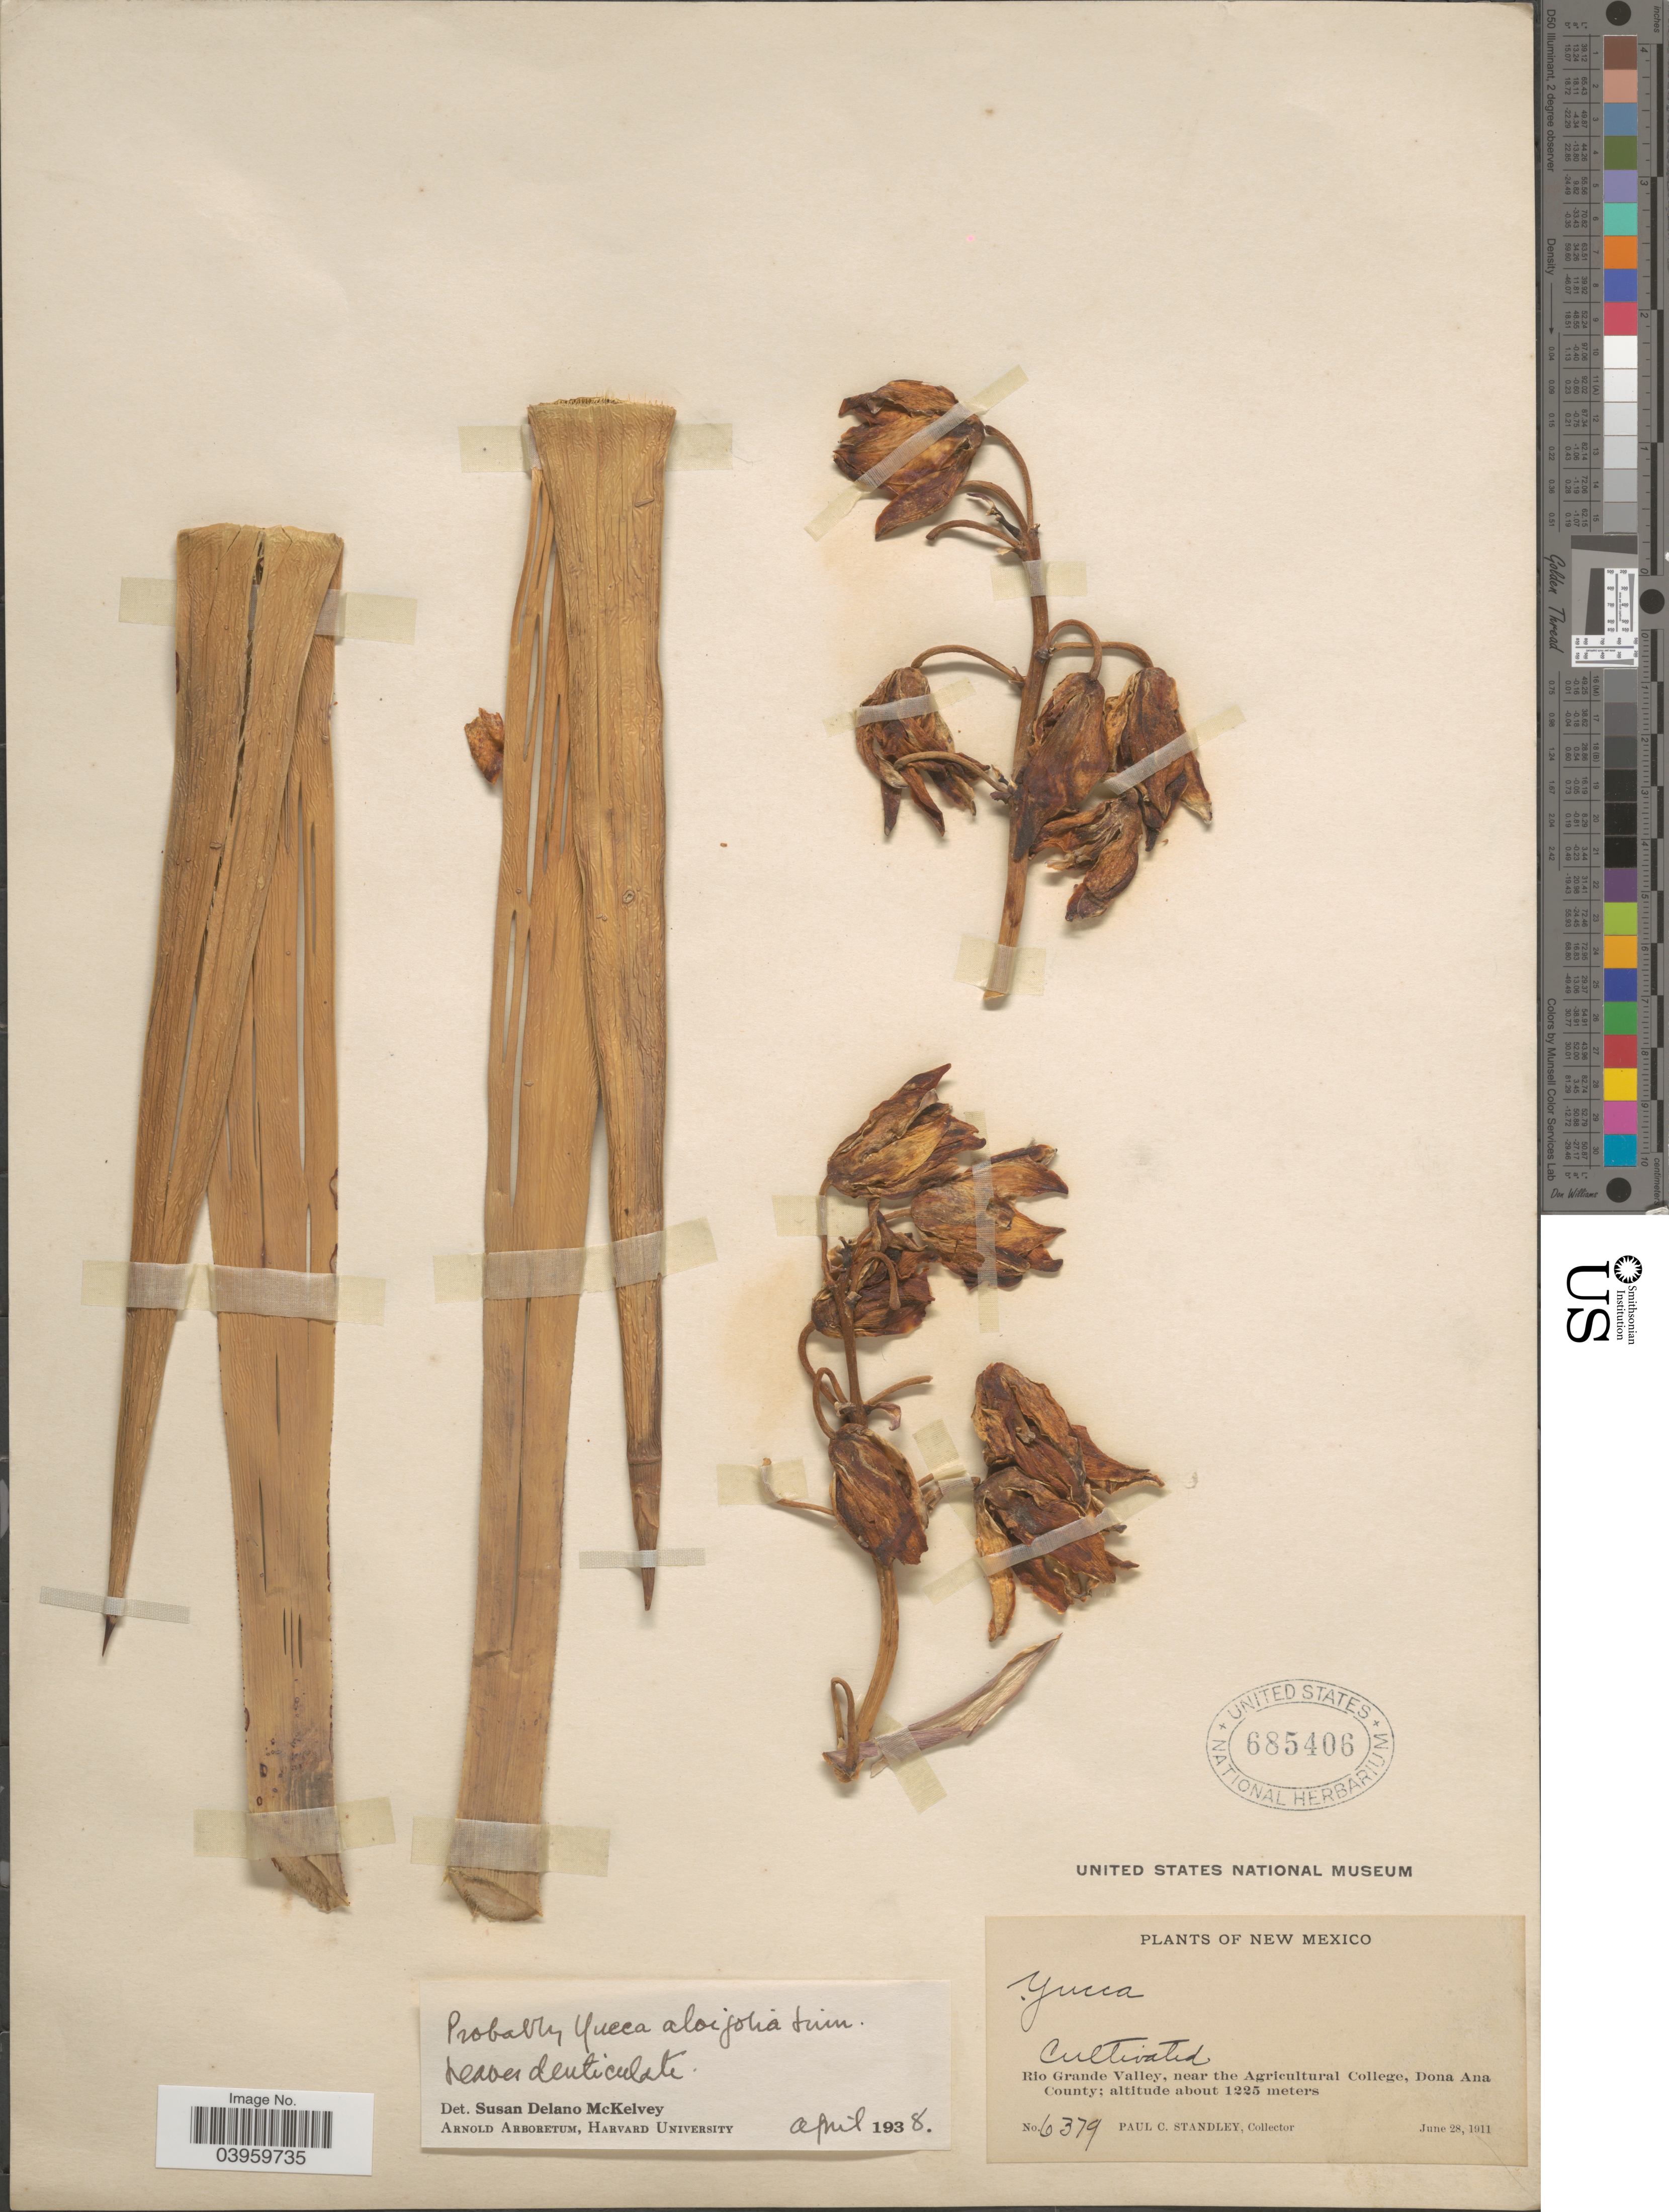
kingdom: Plantae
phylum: Tracheophyta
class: Liliopsida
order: Asparagales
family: Asparagaceae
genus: Yucca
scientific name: Yucca aloifolia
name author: L.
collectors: P. C. Standley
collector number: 6379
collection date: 1911-06-28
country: United States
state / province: New Mexico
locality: Rio Grande Valley, near the Agricultural College, Dona Ana County.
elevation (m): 1225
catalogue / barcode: US 685406